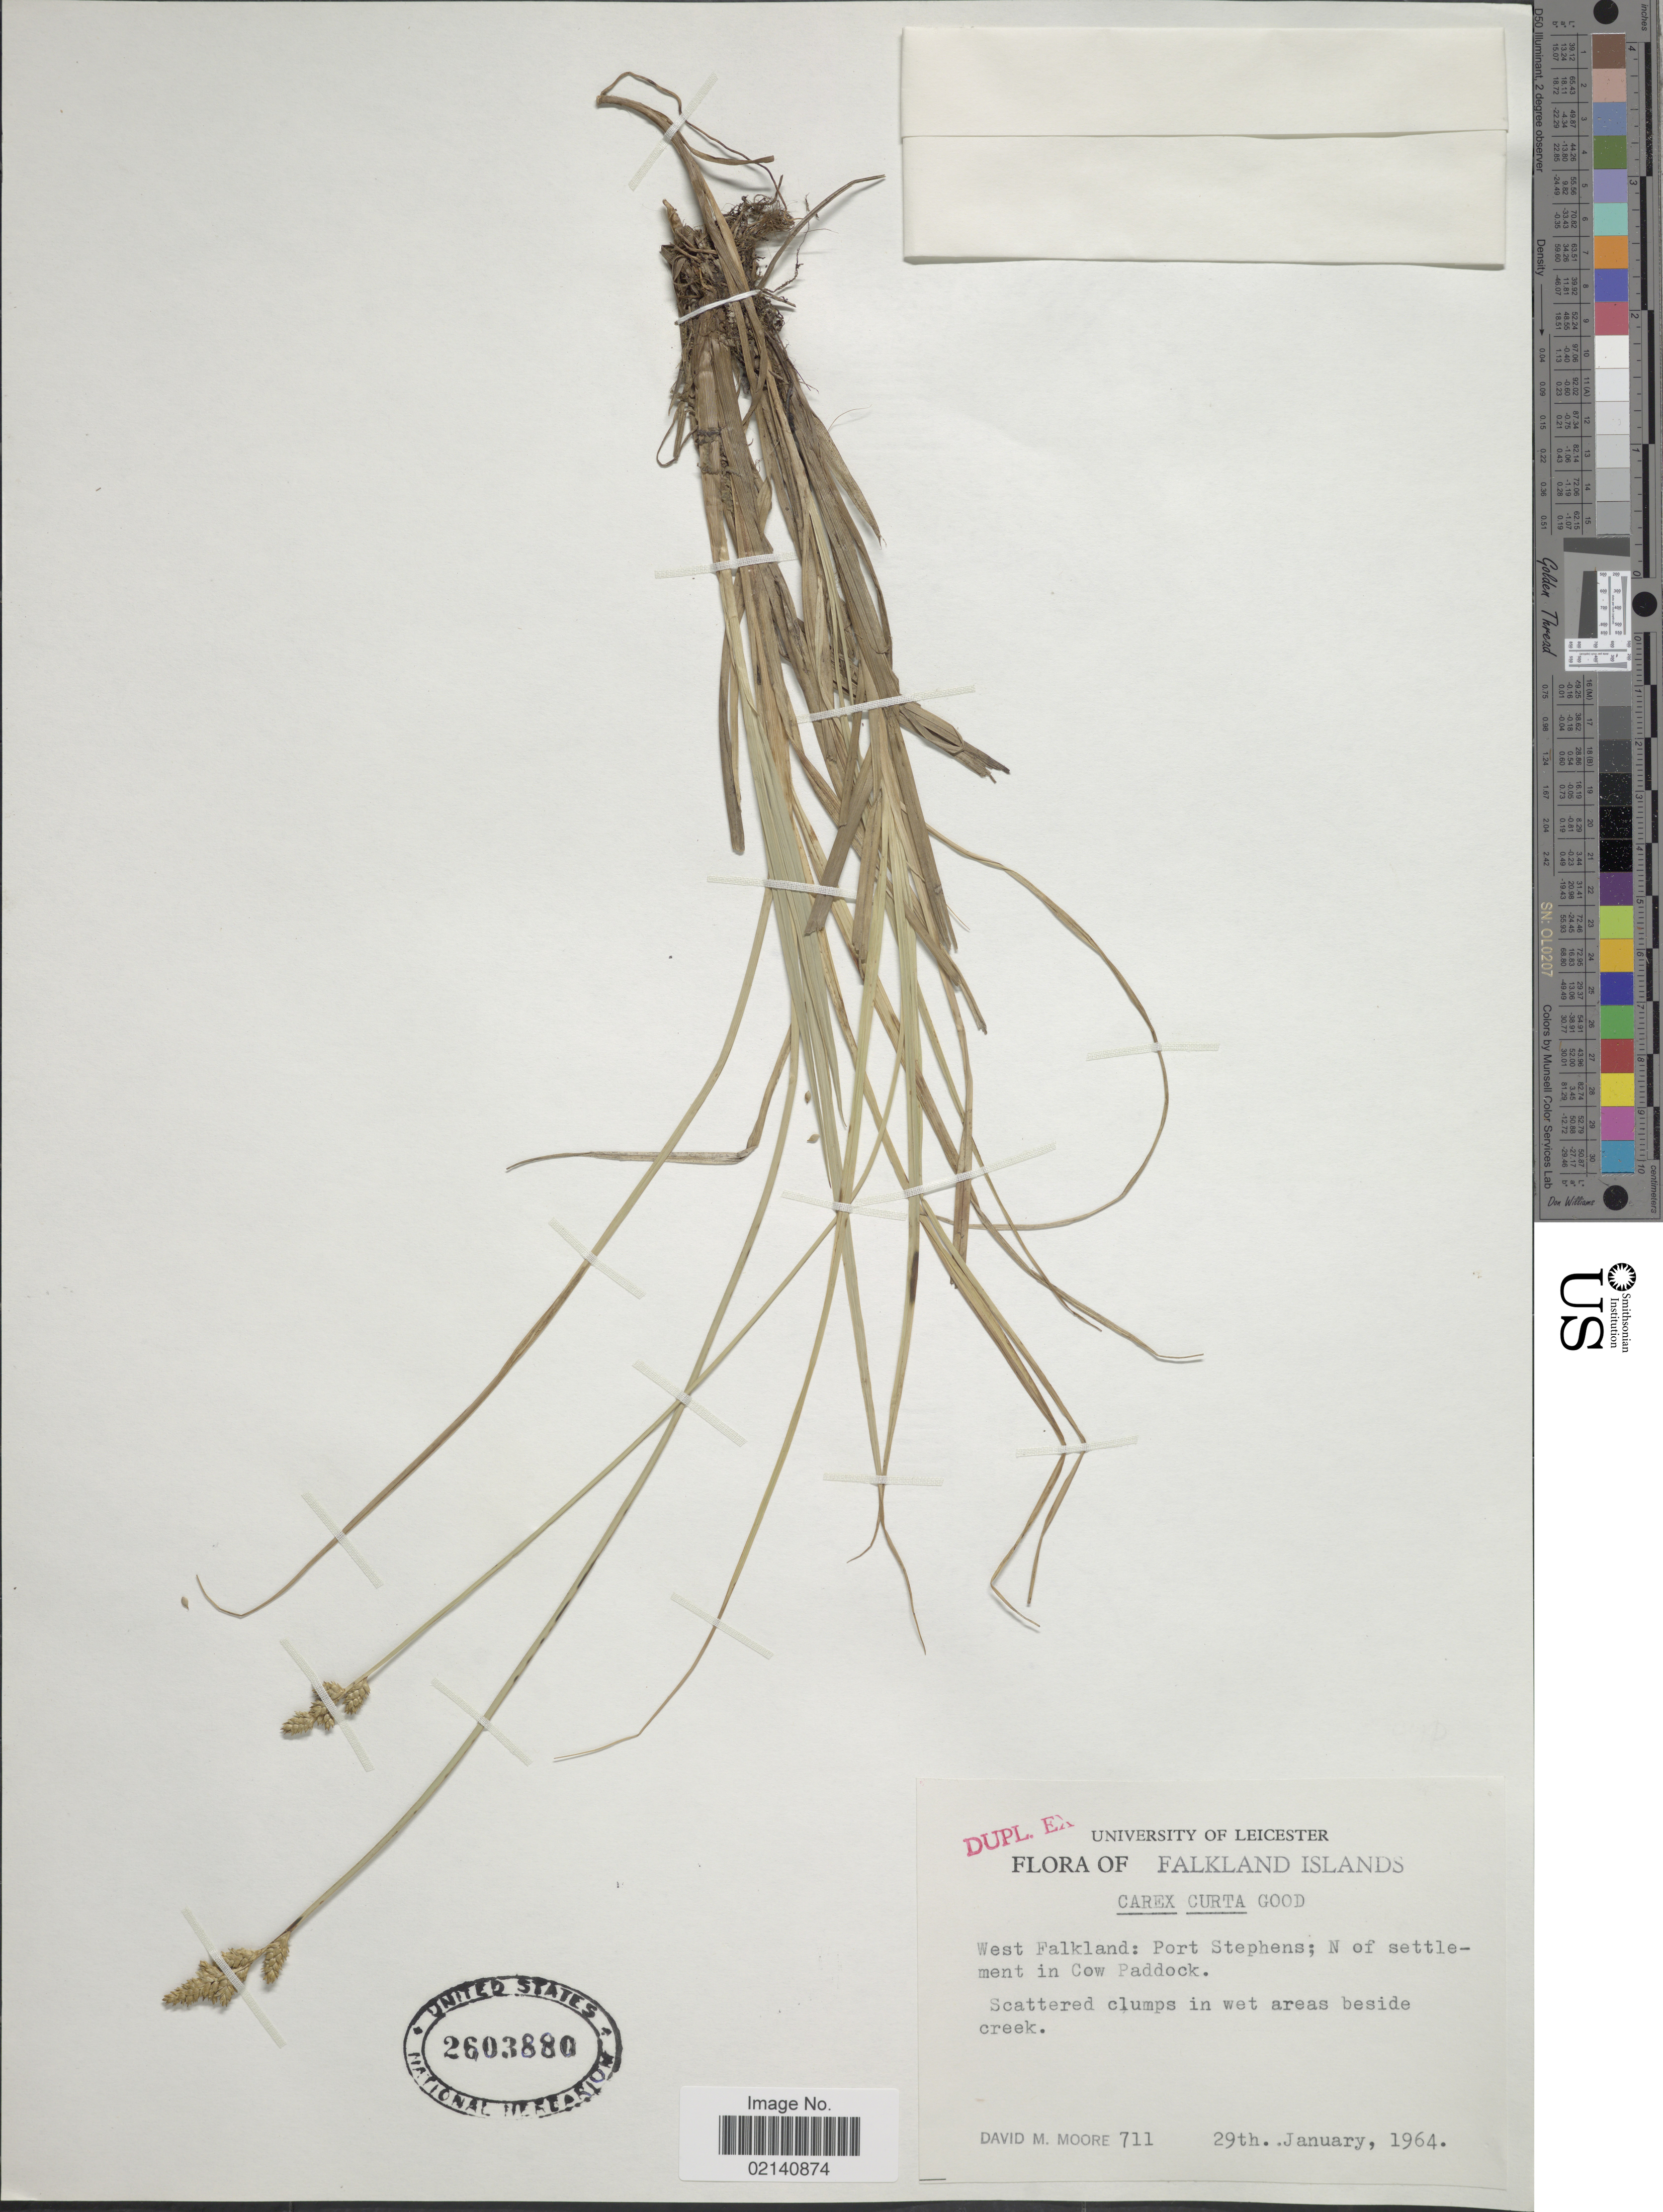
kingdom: Plantae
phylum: Tracheophyta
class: Liliopsida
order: Poales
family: Cyperaceae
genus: Carex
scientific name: Carex canescens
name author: L.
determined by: Jiménez-Mejías, P.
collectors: D. Moore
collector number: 711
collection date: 1964-01-29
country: Falkland Islands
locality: West Falkland: Port Stephens; N of settlement in Cow Paddock, in wet areas beside creek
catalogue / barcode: US 2603880